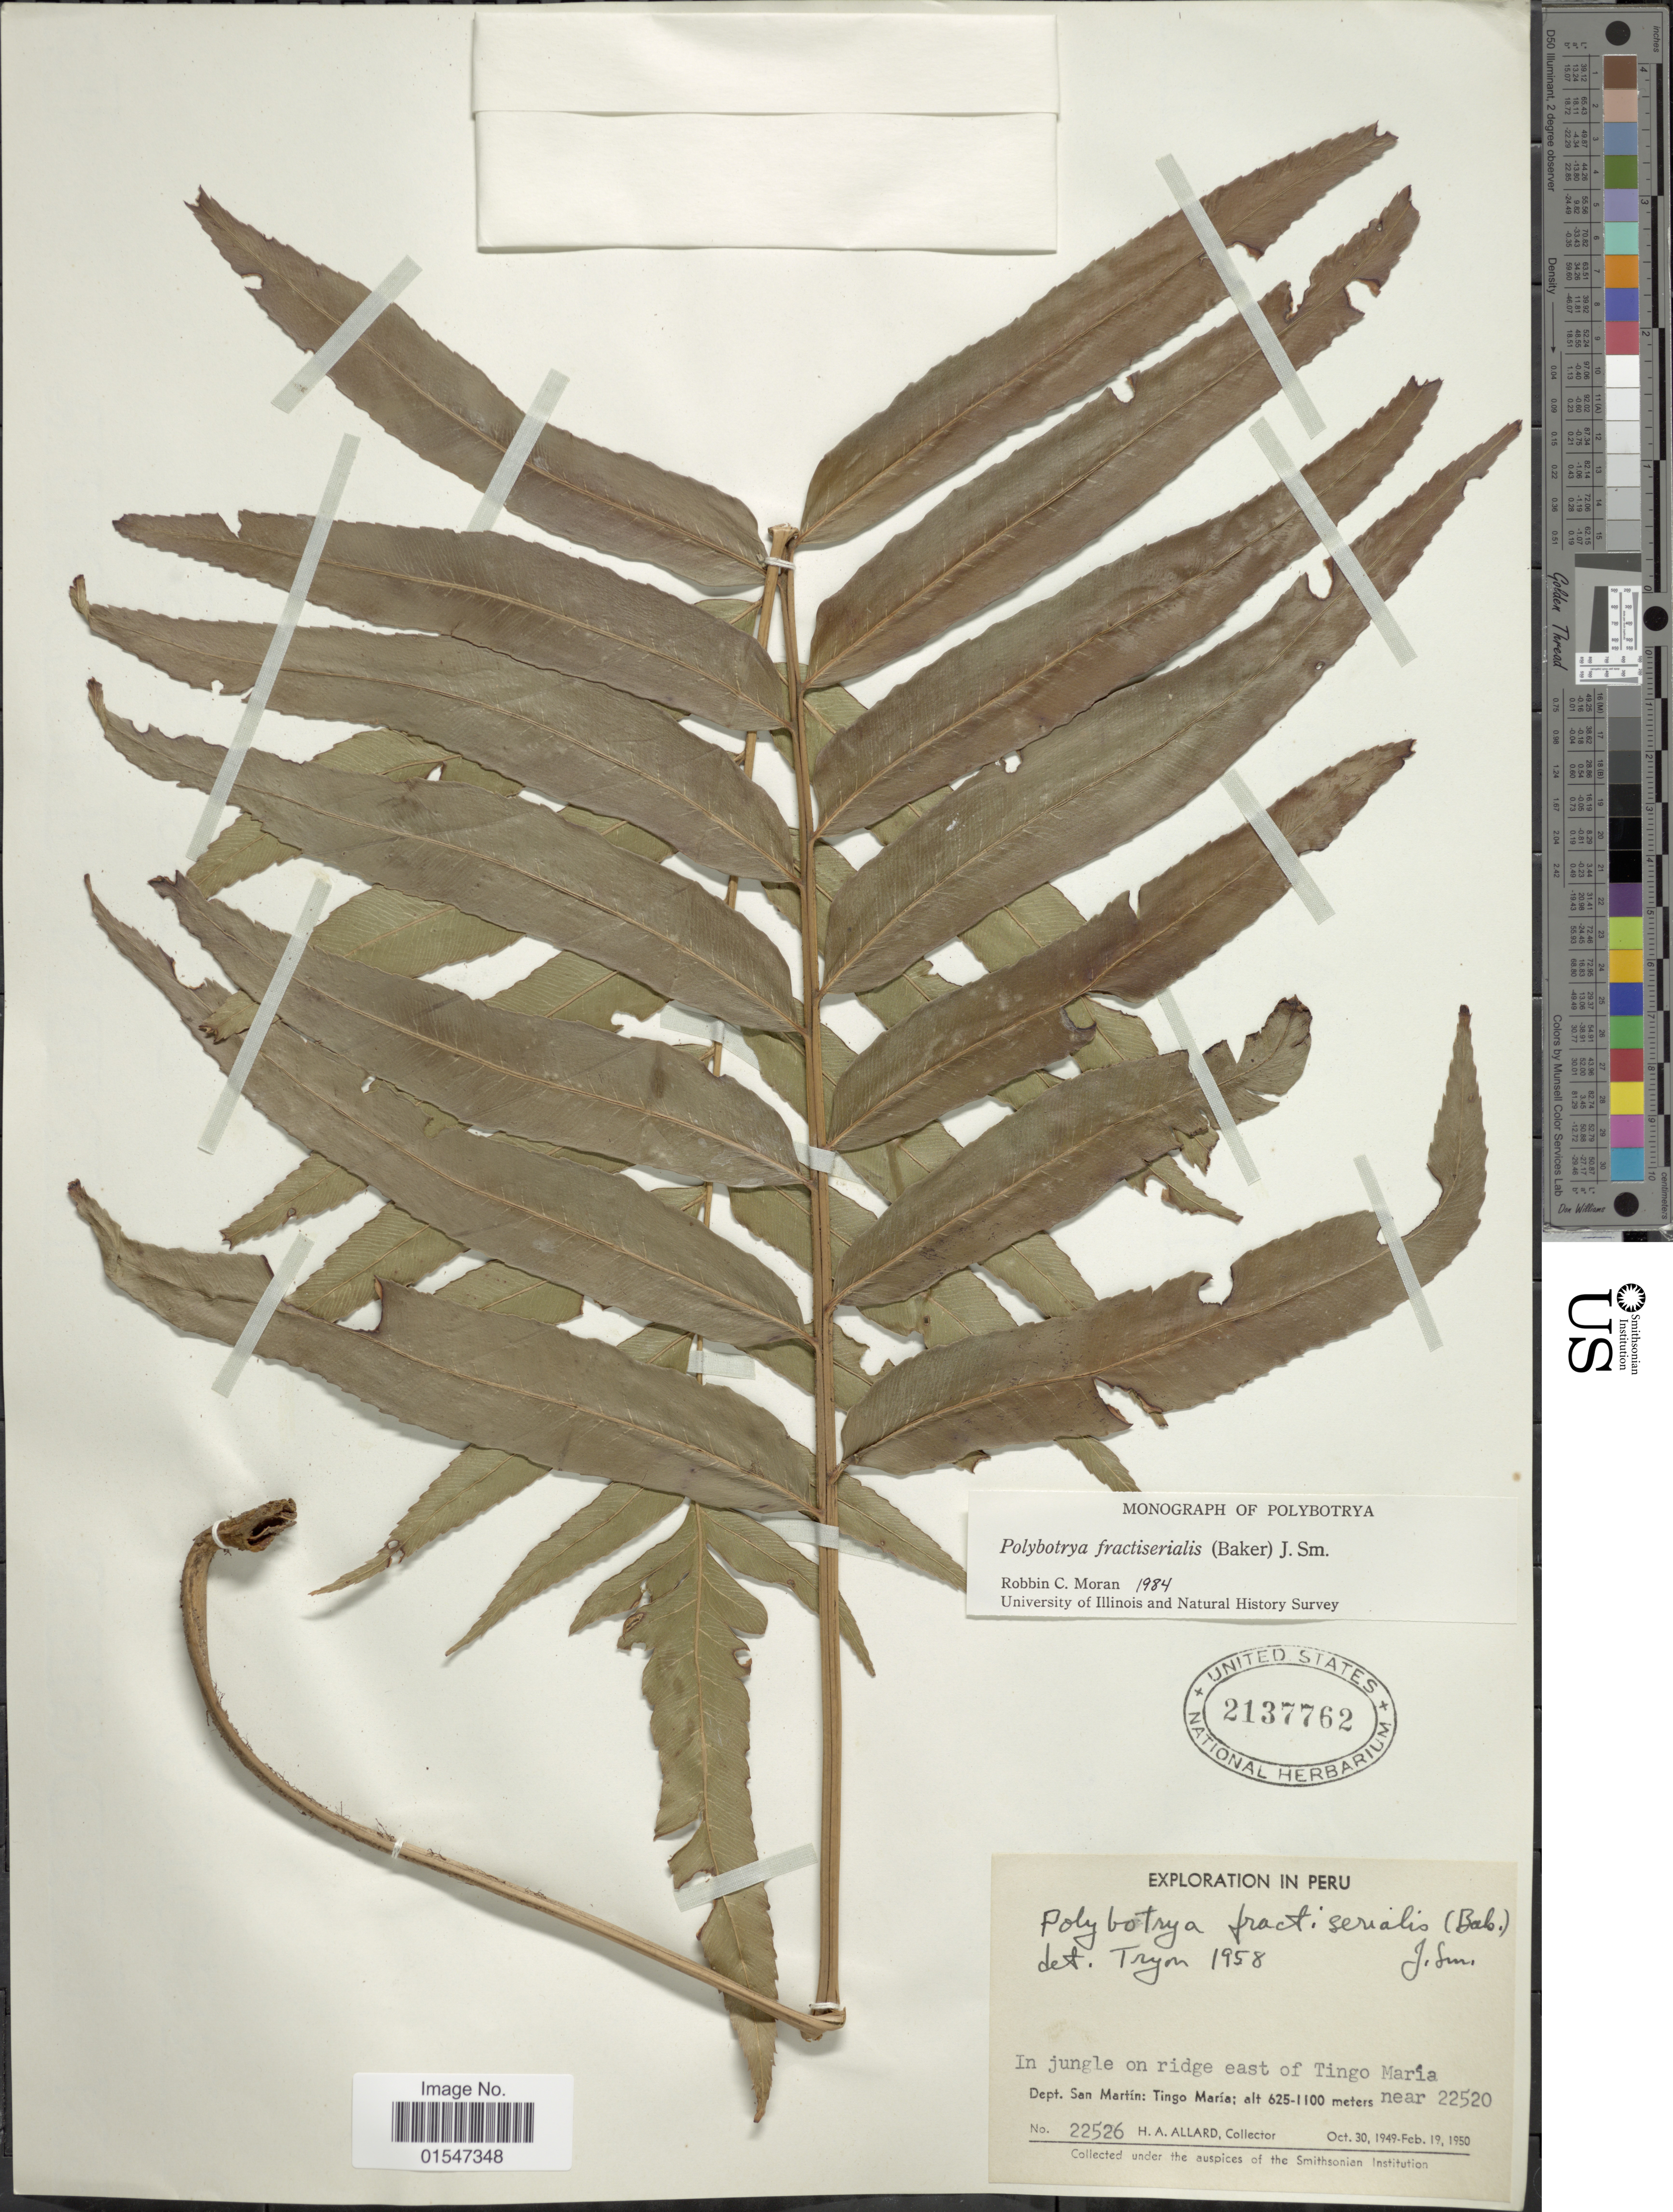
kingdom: Plantae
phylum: Tracheophyta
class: Polypodiopsida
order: Polypodiales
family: Dryopteridaceae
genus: Polybotrya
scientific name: Polybotrya fractiserialis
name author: (Baker) J. Sm.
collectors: H. A. Allard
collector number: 22526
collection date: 1949-10-30/1950-02-19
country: Peru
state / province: San Martín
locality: In jungle on ridge east of Tingo María, Tingo Maria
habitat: in jungle on ridge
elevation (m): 625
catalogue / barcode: US 2137762